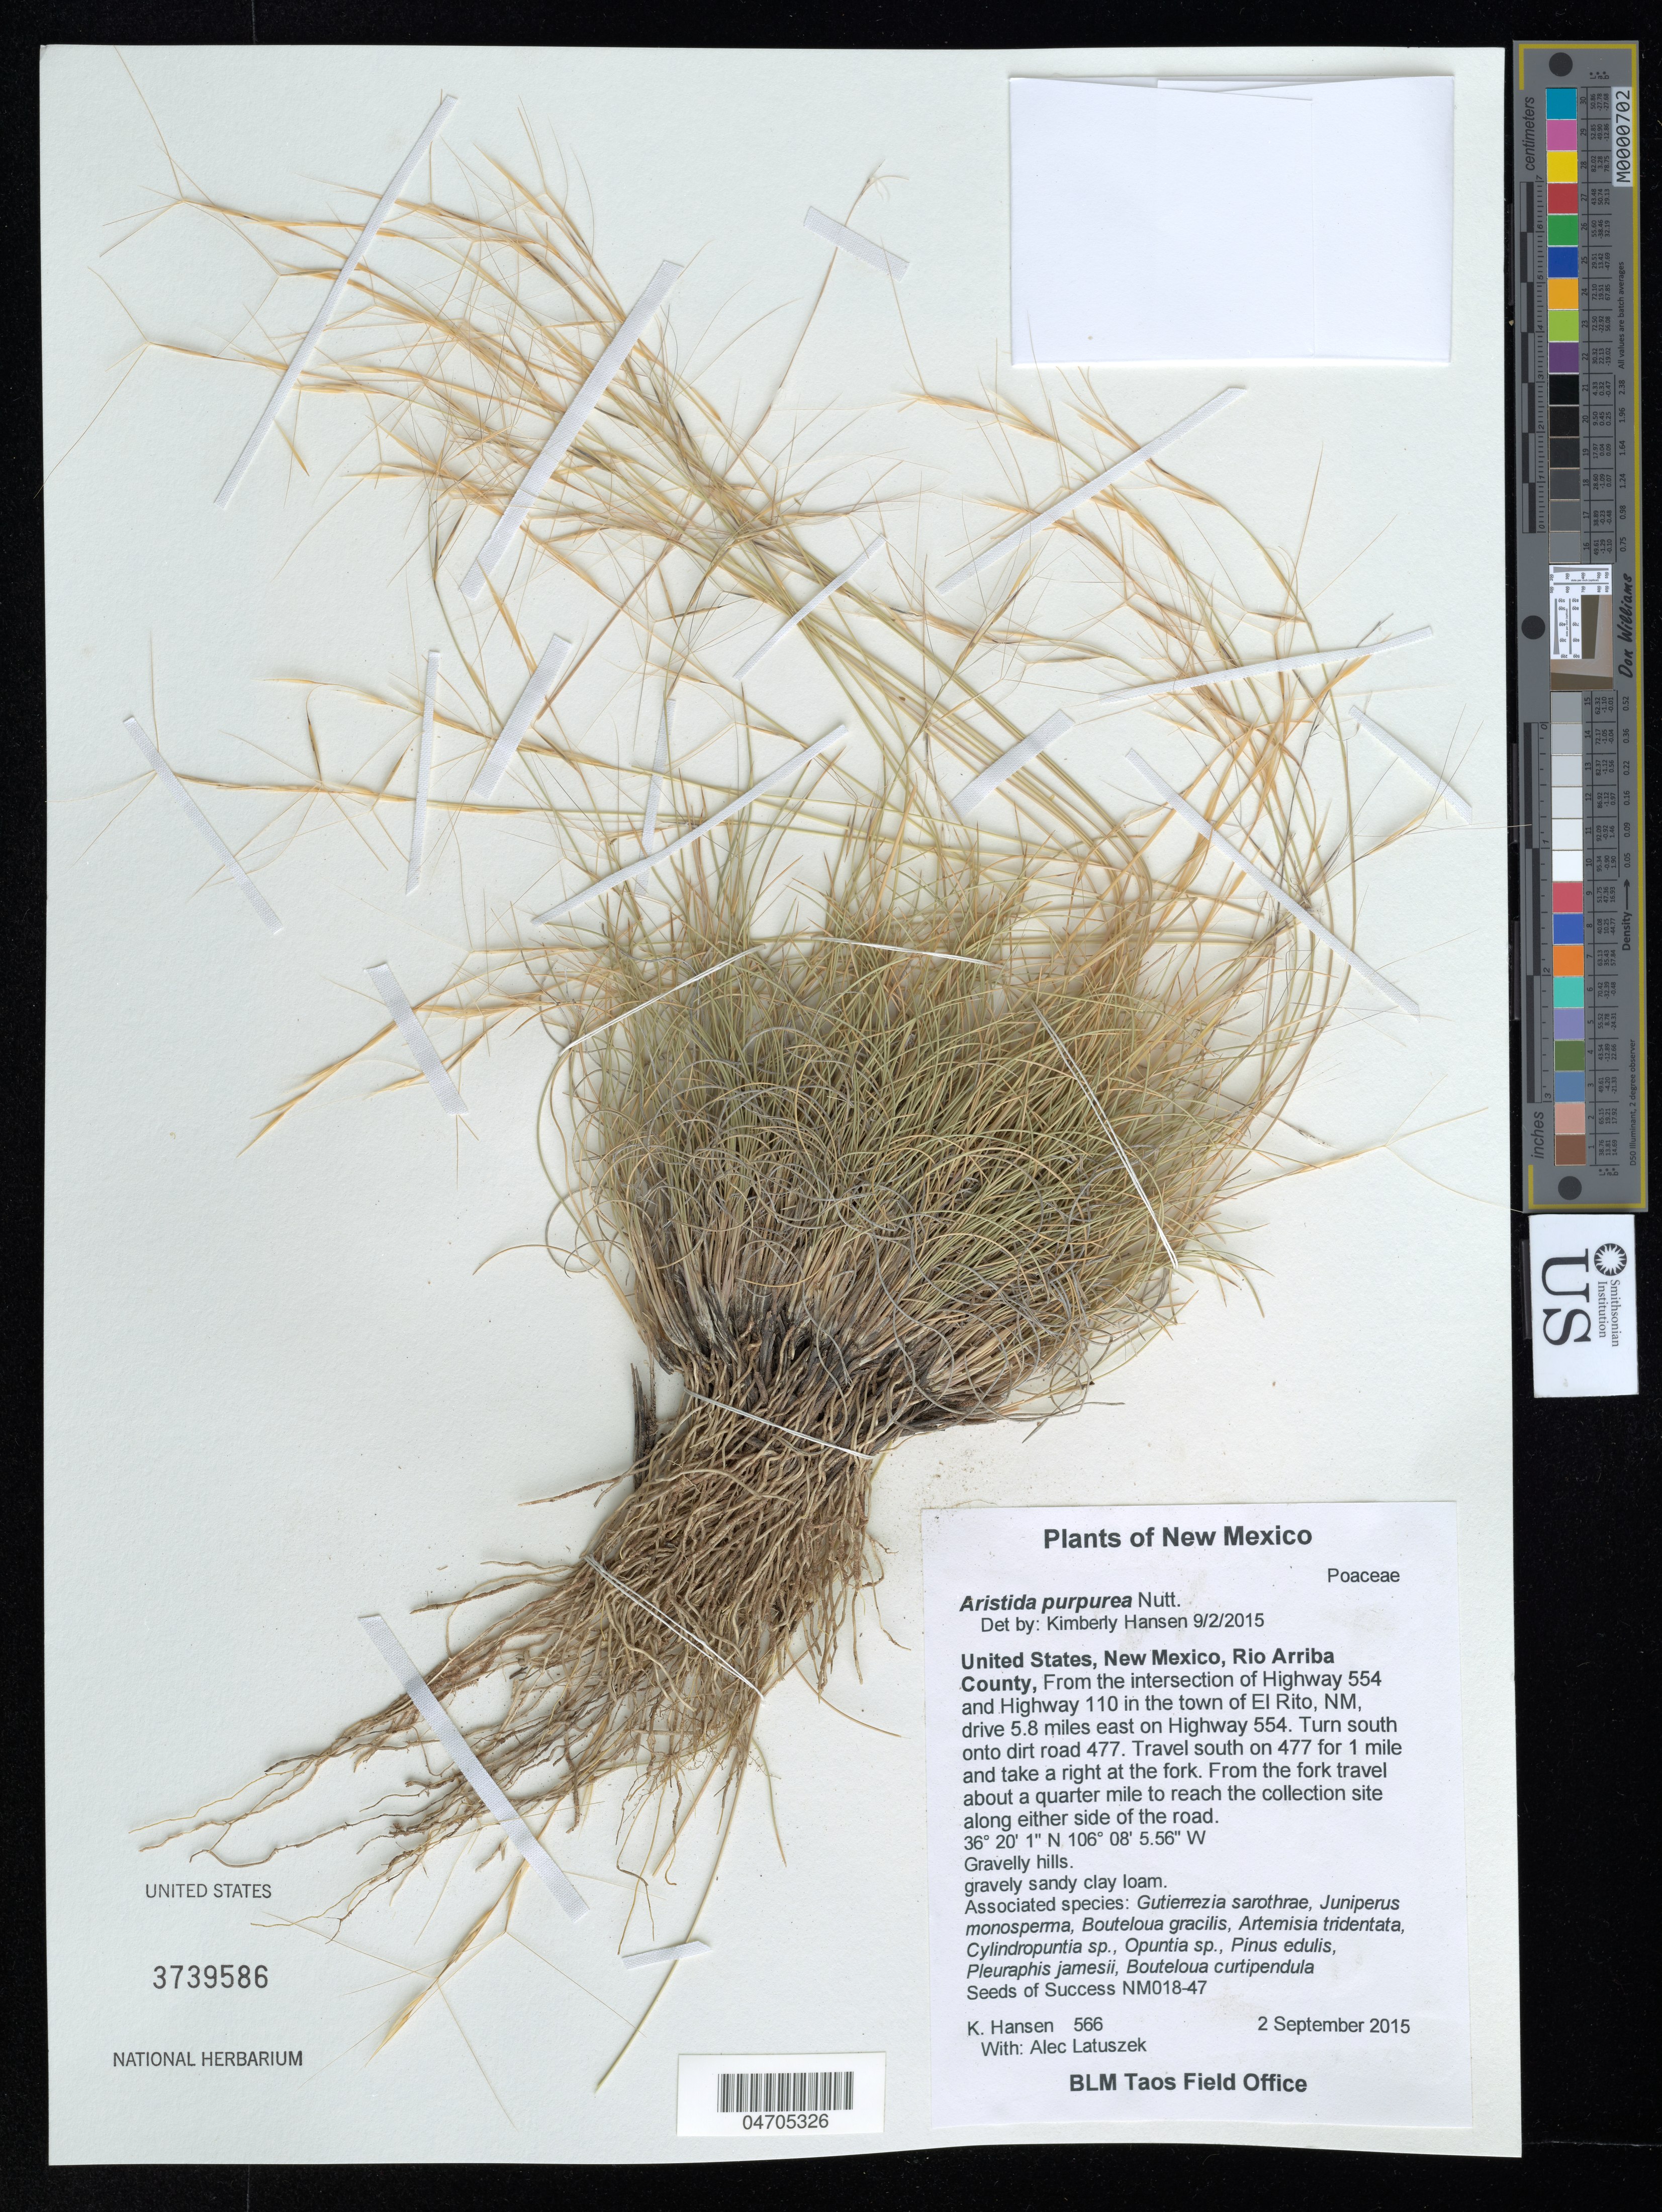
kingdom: Plantae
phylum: Tracheophyta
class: Liliopsida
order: Poales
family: Poaceae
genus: Aristida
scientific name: Aristida purpurea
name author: Nutt.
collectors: K. Hansen & A. Latuszek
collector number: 566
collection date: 2015-09-02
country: United States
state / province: New Mexico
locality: Rio Arriba County, From the intersection of Highway 554 and Highway 110 in the town of El Rito, NM, drive 5.8 miles east on Highway 554. Turn south onto dirt road 477. Travel south on 477 for 1 mile and take a right at the fork. From the fork travel about a quarter mile to reach the collection site along either side of the road.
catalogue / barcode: US 3739586